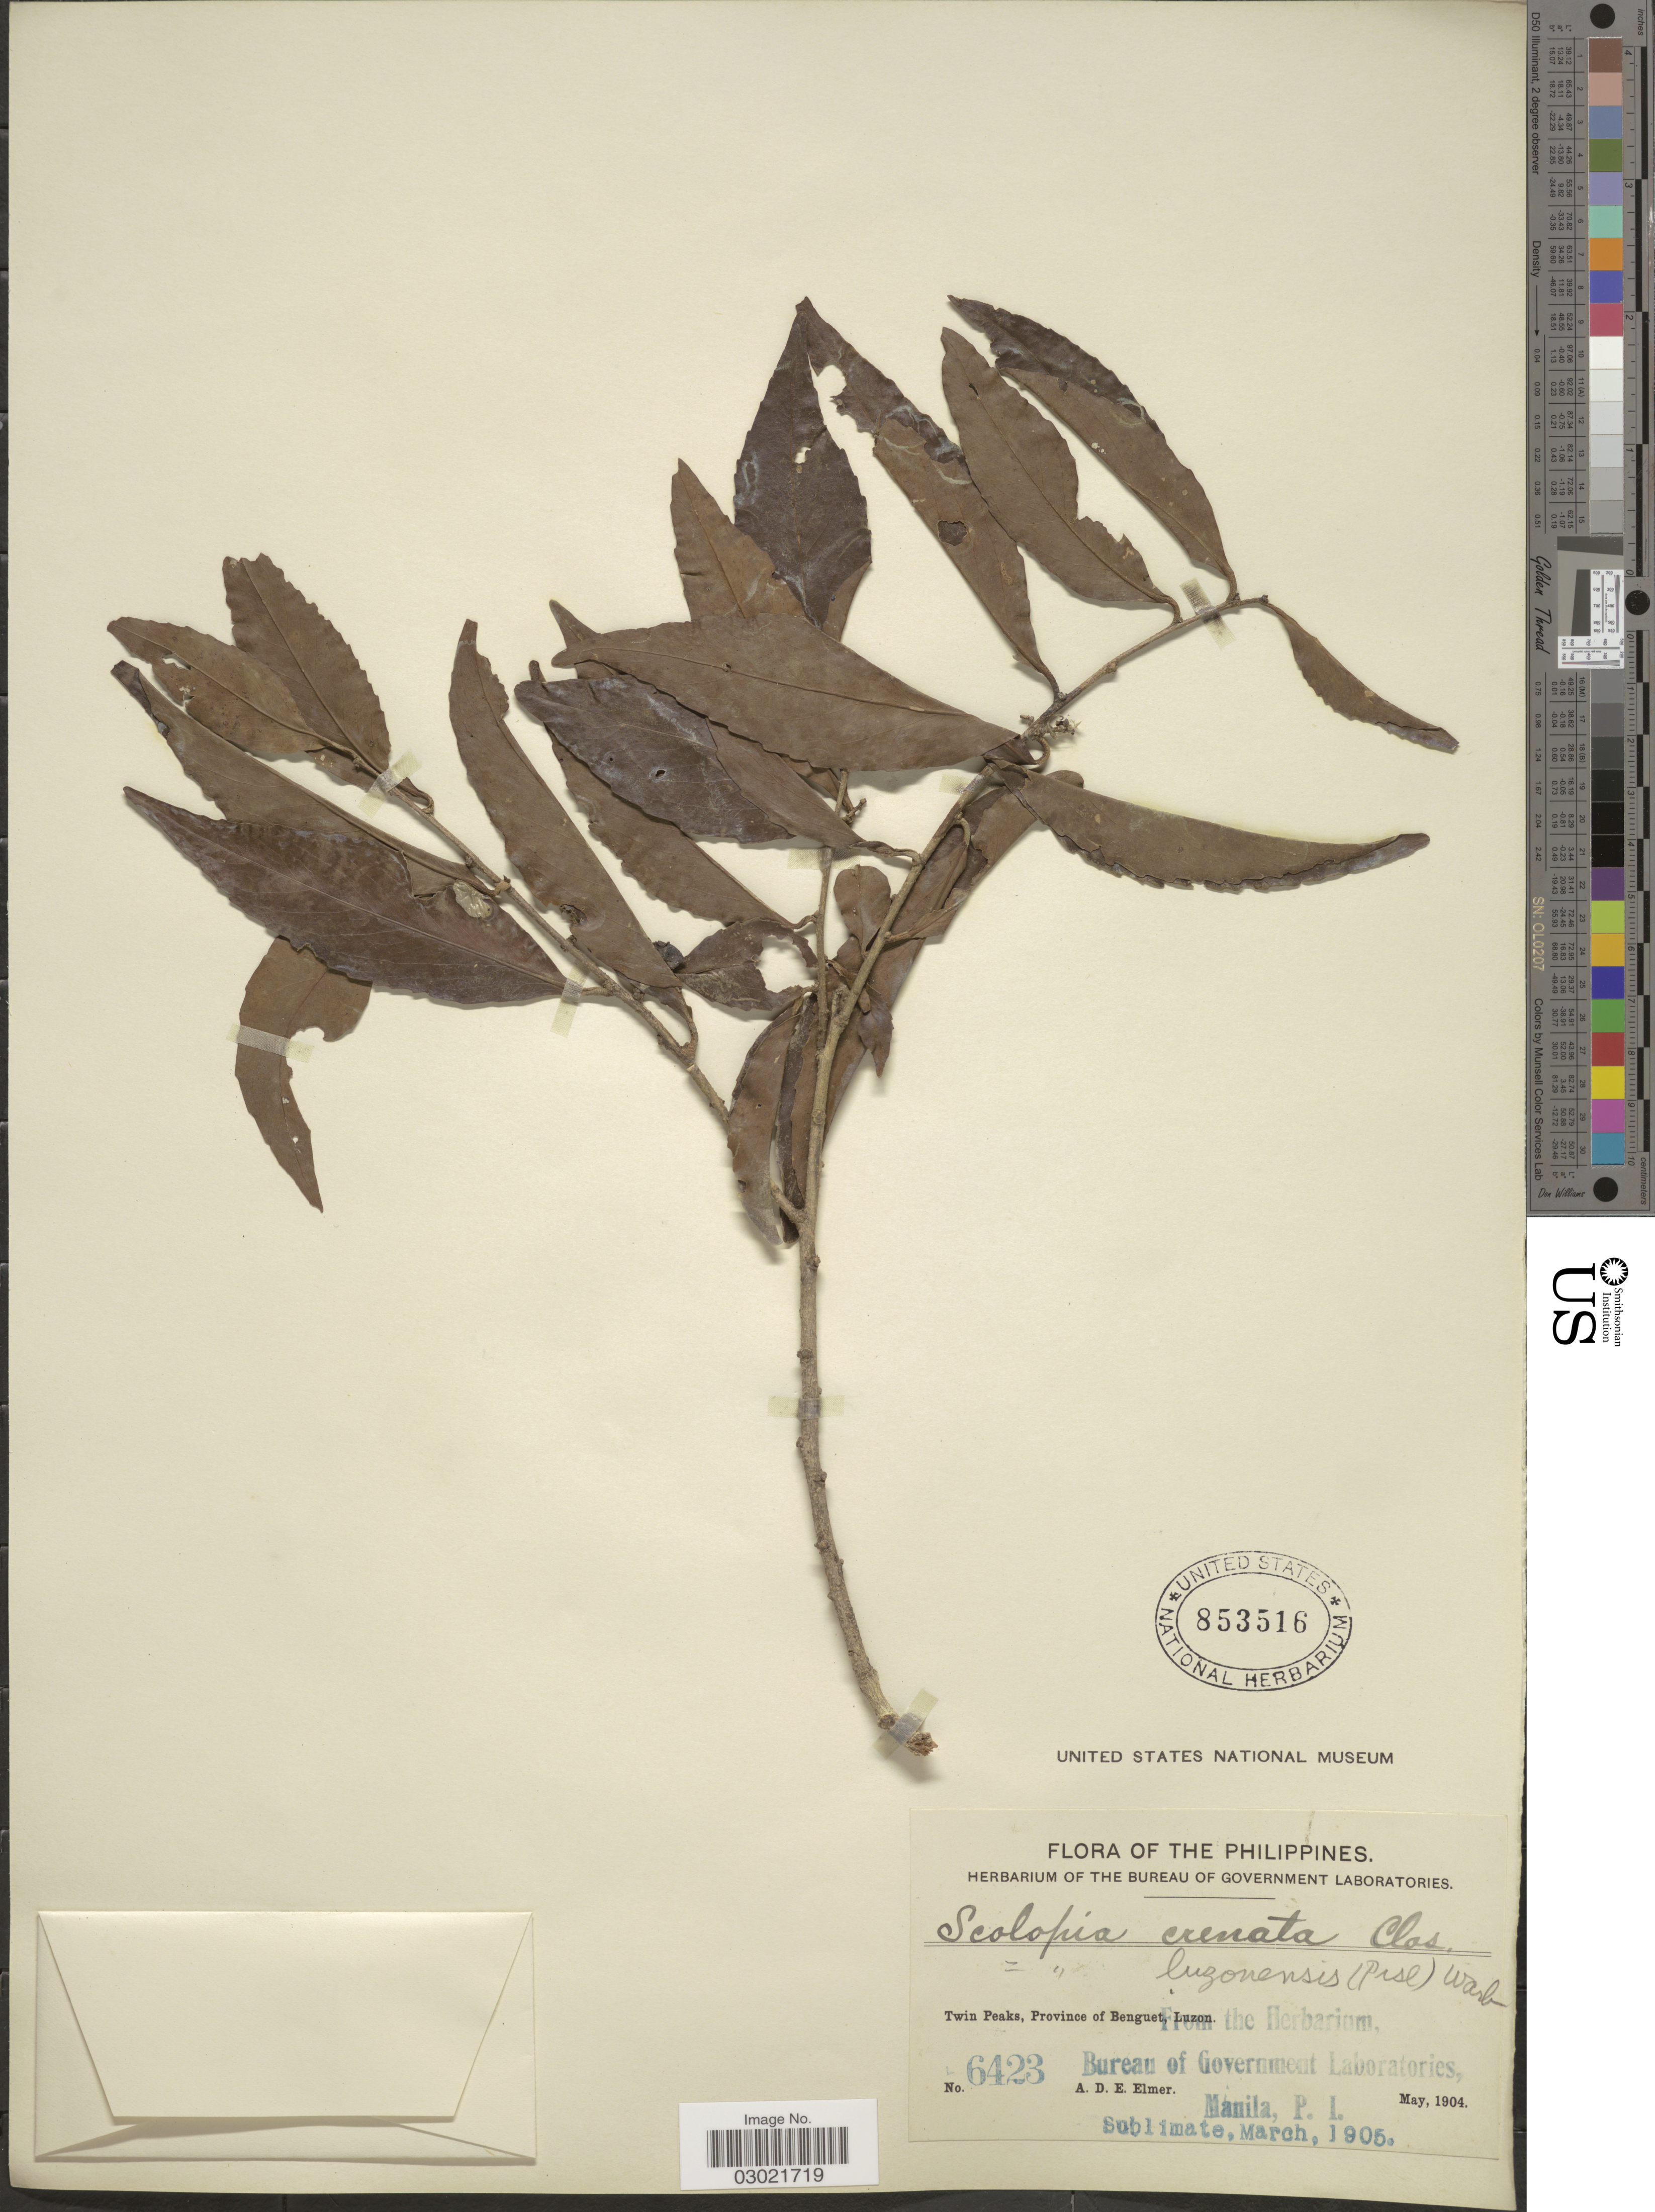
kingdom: Plantae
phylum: Tracheophyta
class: Magnoliopsida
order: Malpighiales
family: Salicaceae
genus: Scolopia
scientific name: Scolopia luzonensis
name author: (C. Presl) Warb.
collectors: A. D. E. Elmer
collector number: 6423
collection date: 1904-05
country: Philippines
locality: Twin Peaks, Province of Benguet, Luzon.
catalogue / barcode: US 853516